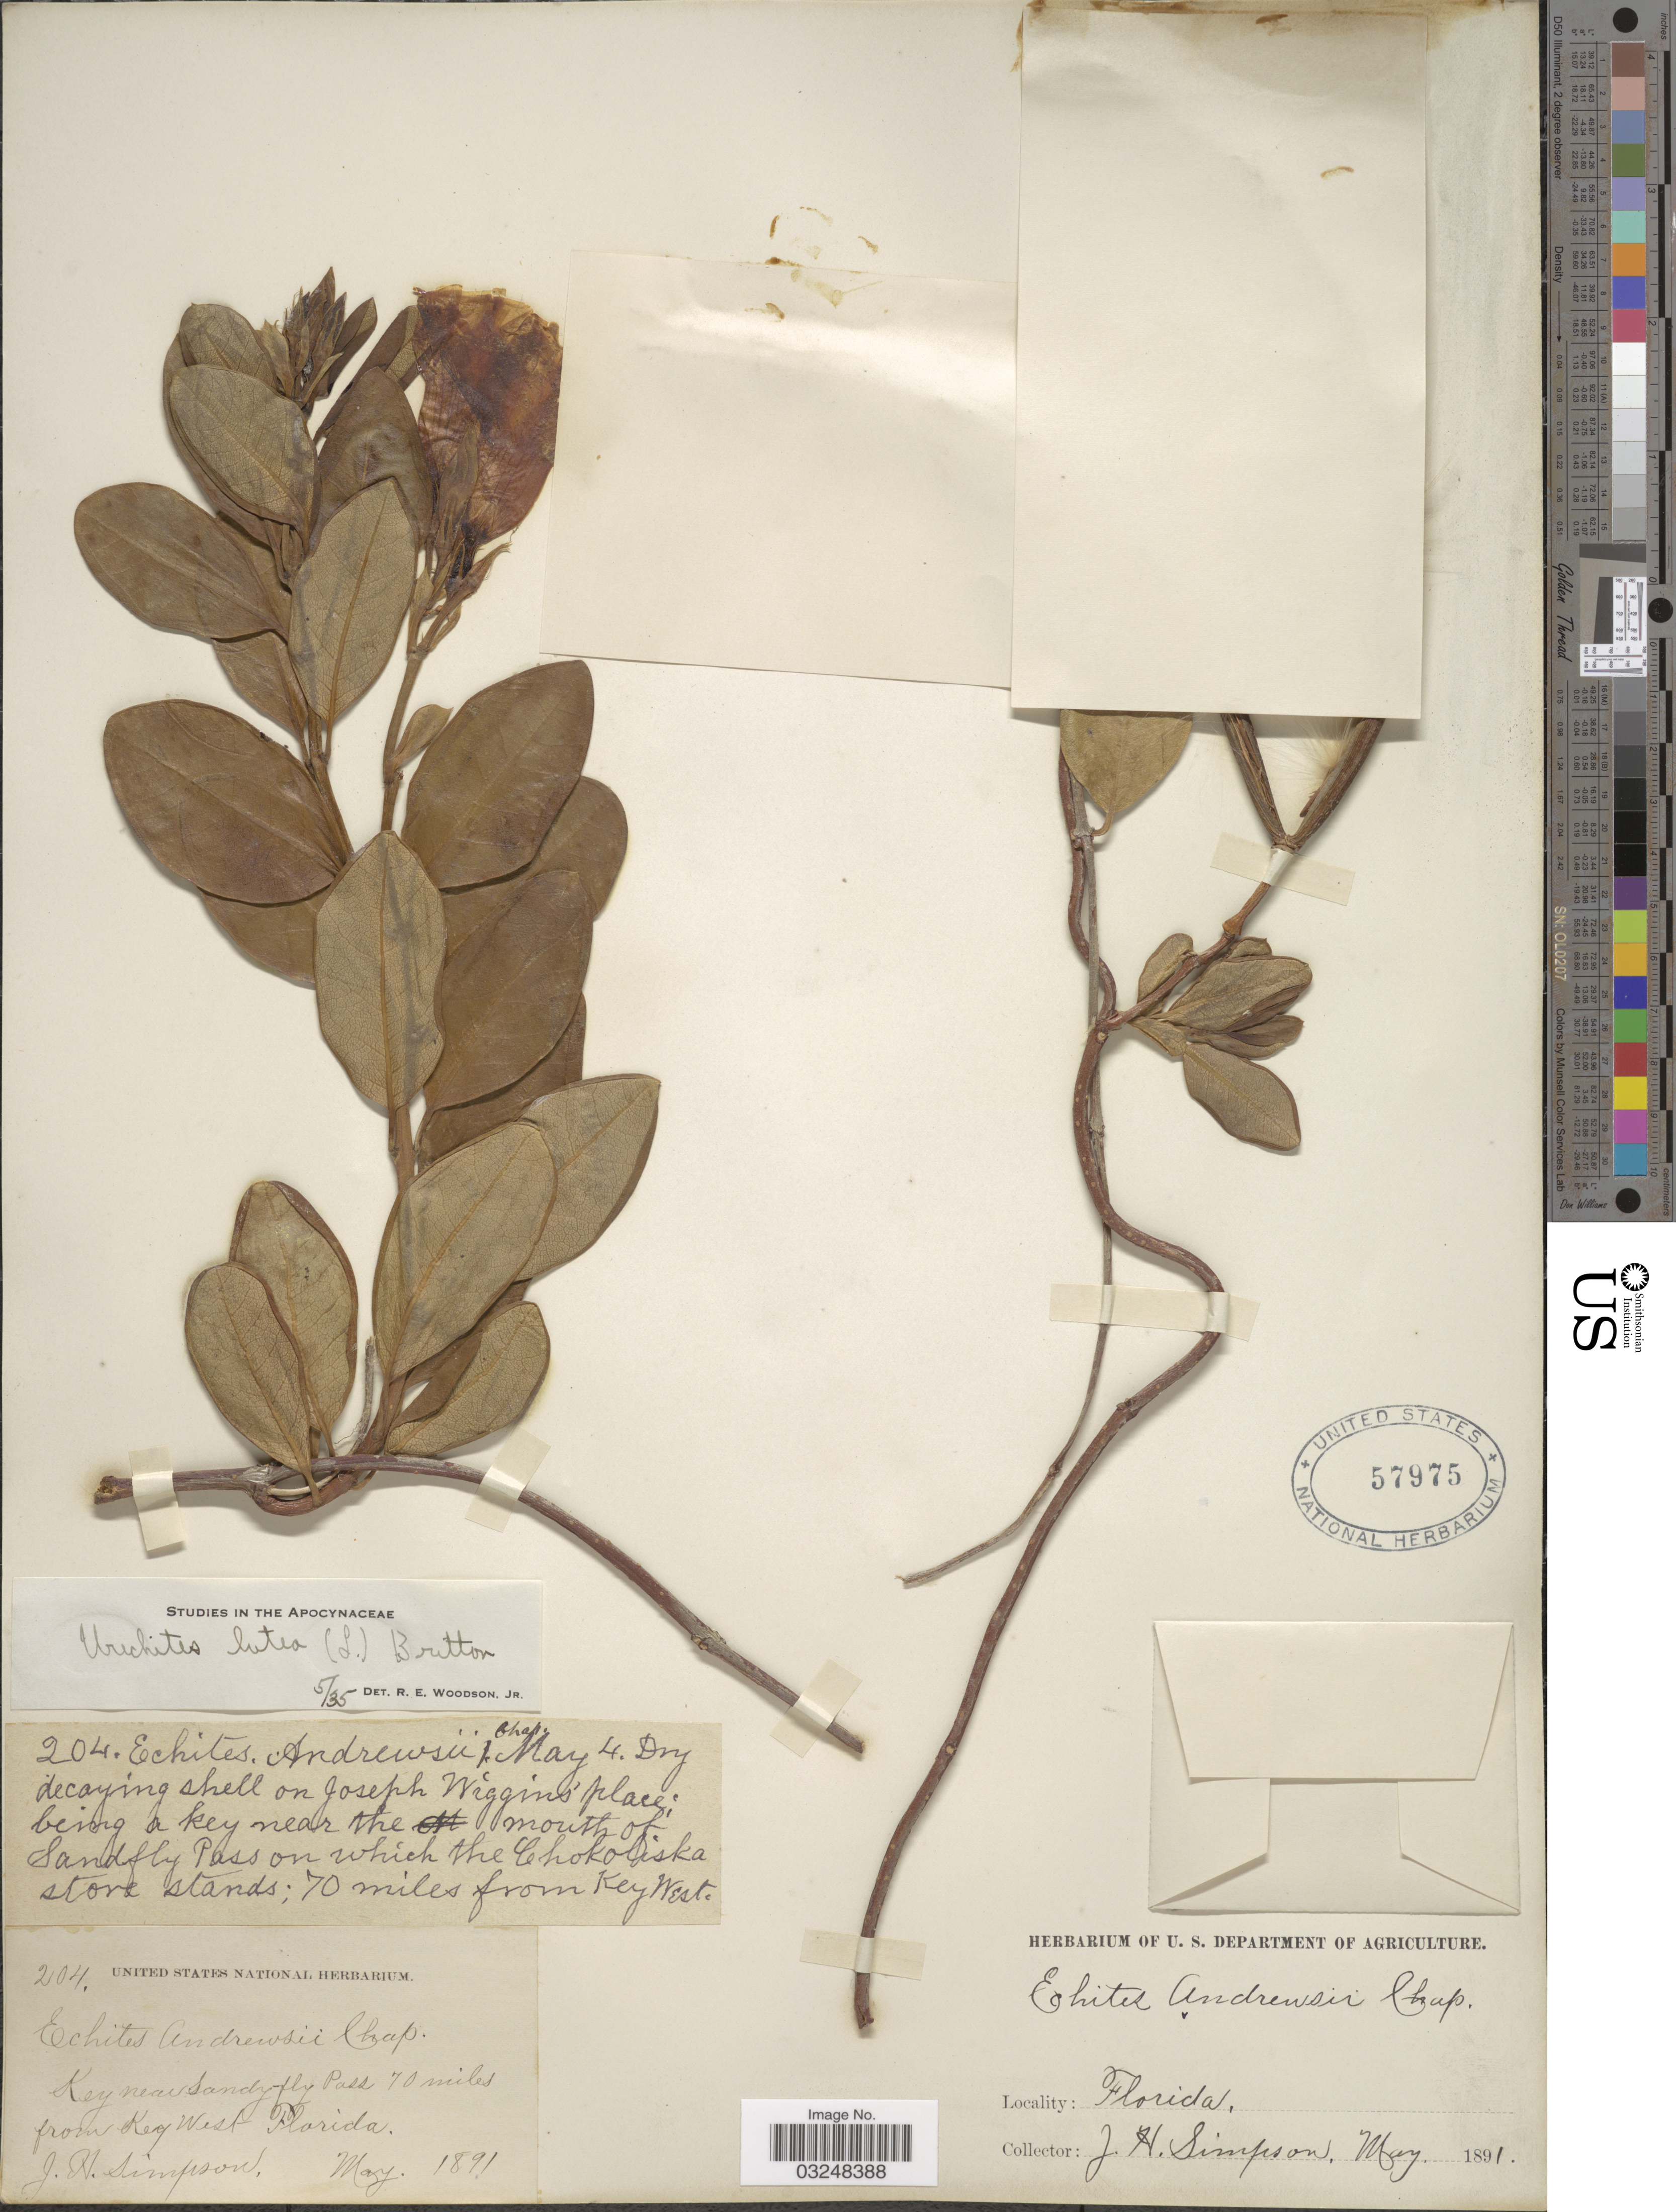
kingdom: Plantae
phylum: Tracheophyta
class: Magnoliopsida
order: Gentianales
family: Apocynaceae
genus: Urechites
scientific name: Urechites lutea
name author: (L.) Britton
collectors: J. H. Simpson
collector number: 204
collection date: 1891-05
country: United States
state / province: Florida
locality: Key near sandy-fly Pass 70 miles from Key West. On Joseph Wiggin's place; being a key near the mouth of Sandfly Pass on which the Chokoliska store stands; 70 miles from Key West.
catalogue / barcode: US 57975